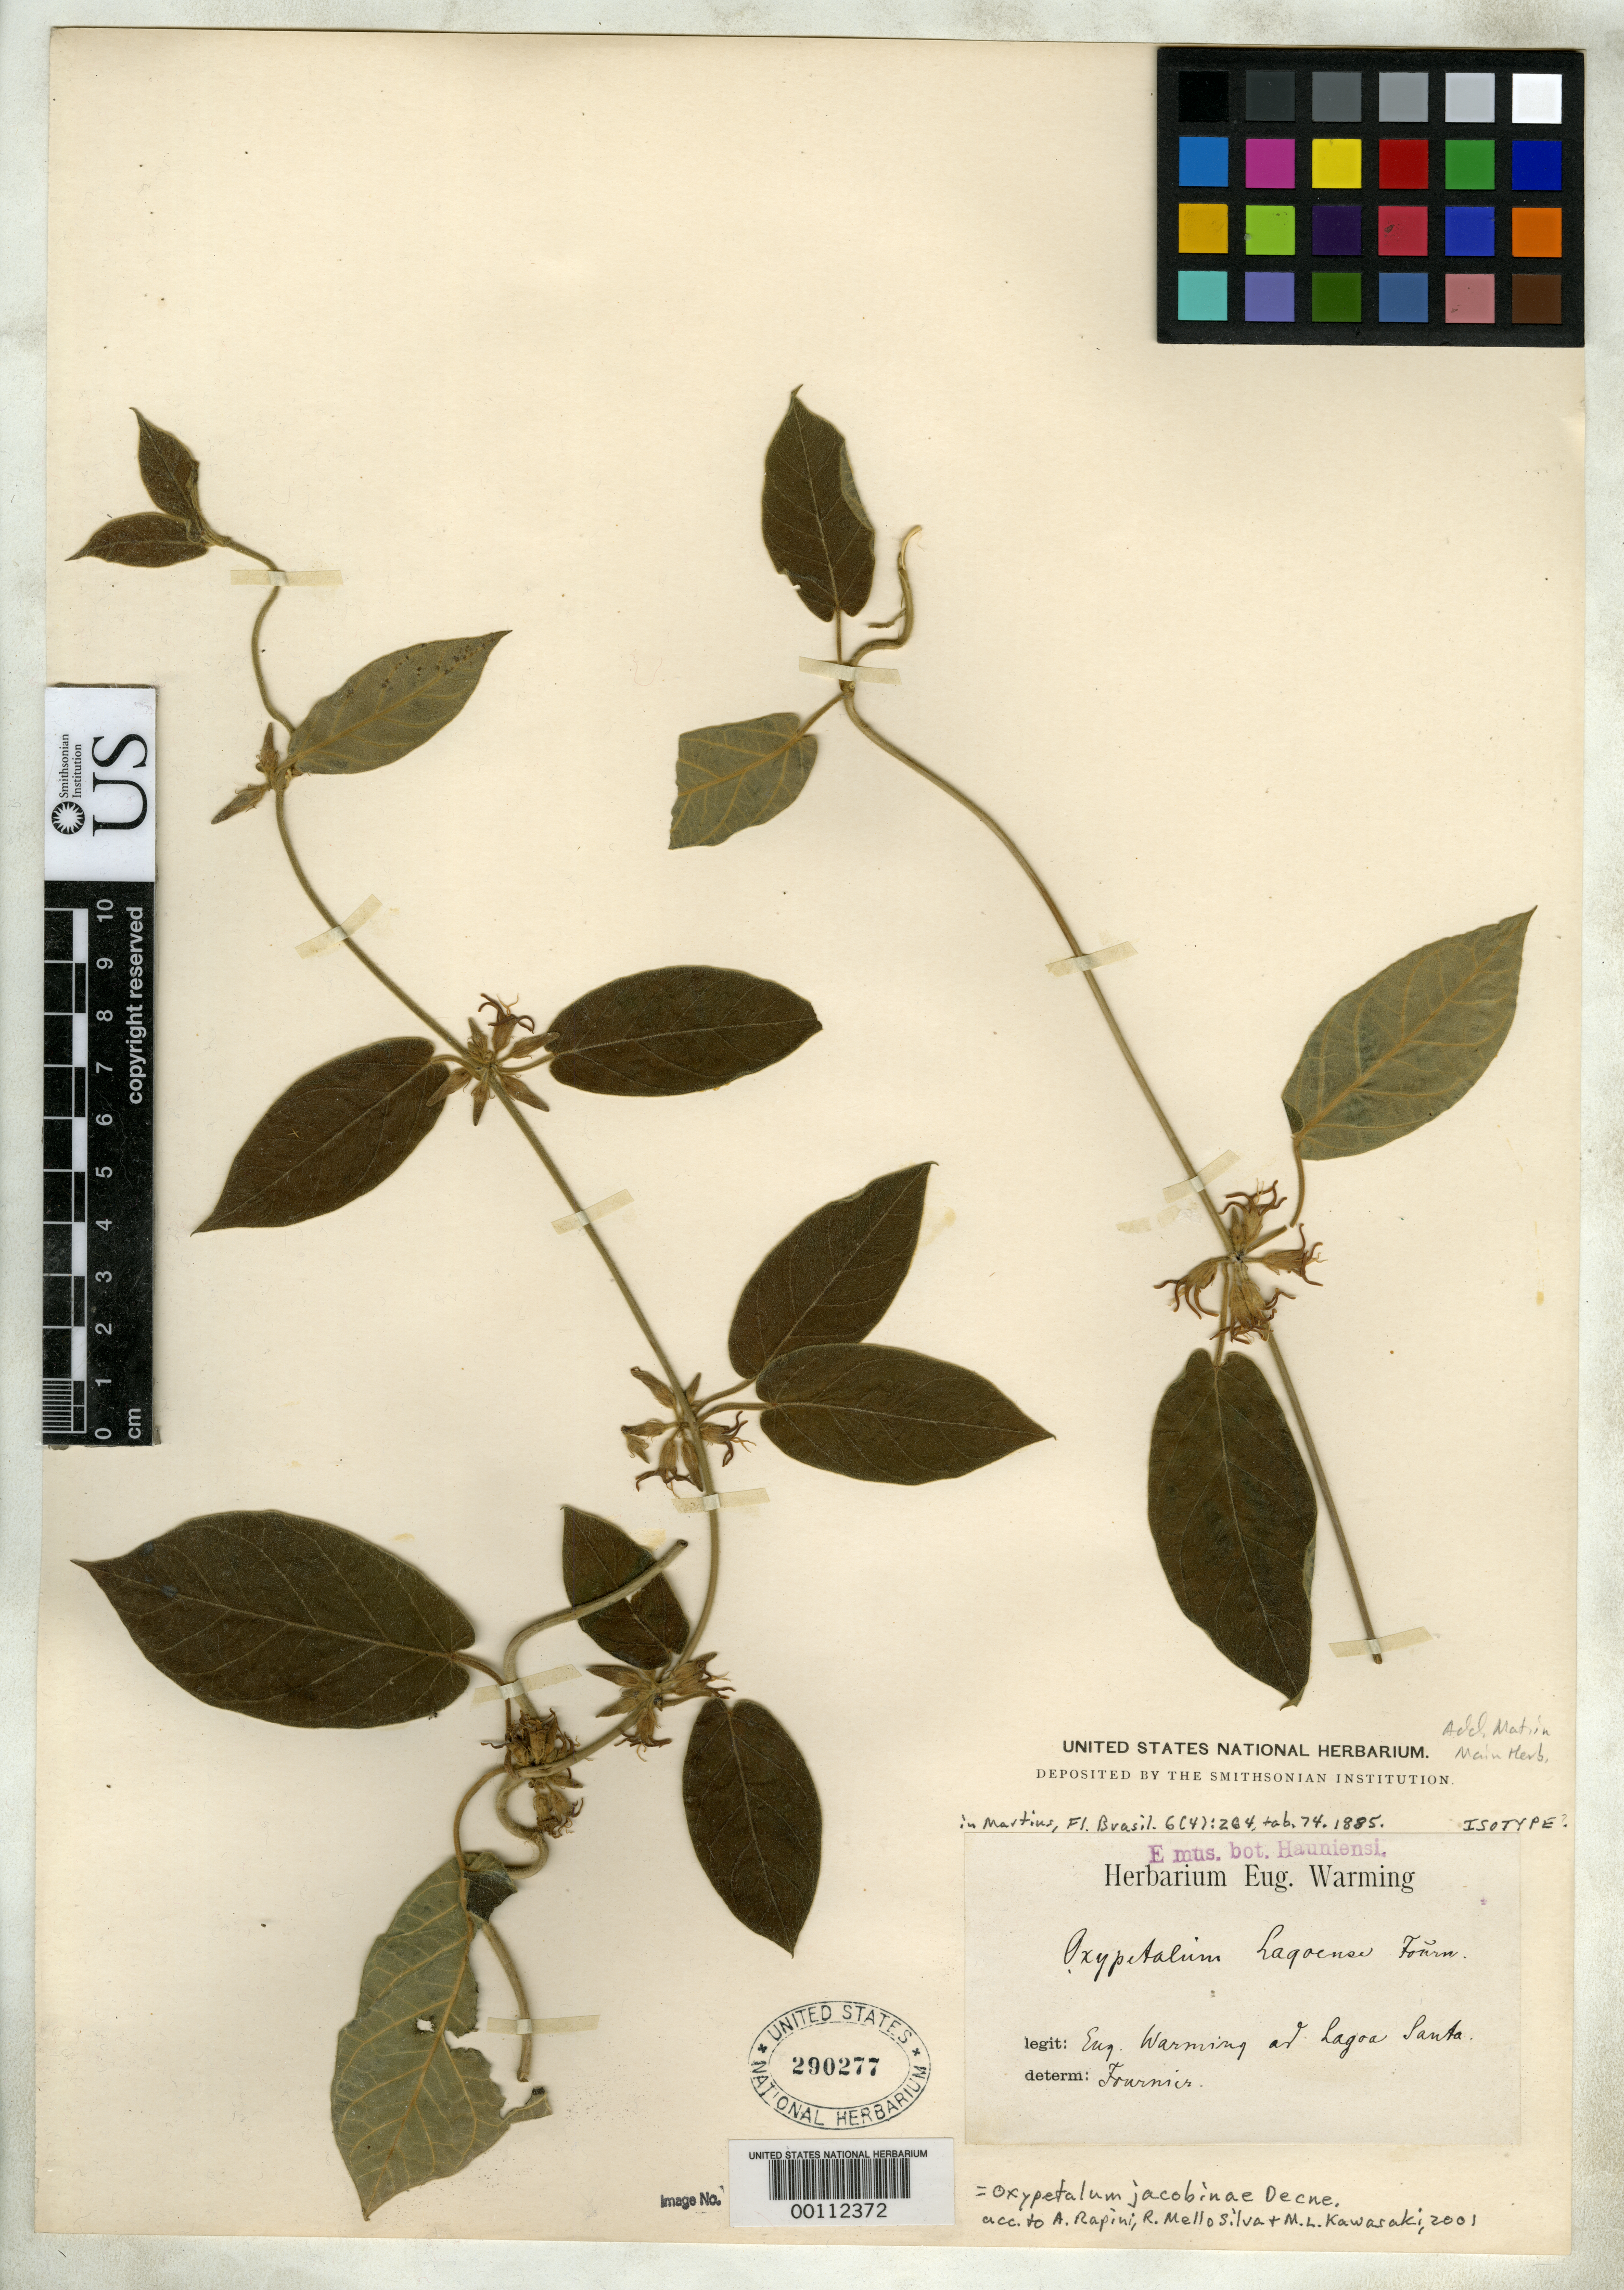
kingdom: Plantae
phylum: Tracheophyta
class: Magnoliopsida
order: Gentianales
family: Apocynaceae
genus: Oxypetalum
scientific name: Oxypetalum lagoense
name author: E. Fourn. in Mart.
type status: Type Collection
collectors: E. Warming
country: Brazil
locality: Lagoa Santa.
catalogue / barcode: US 290277